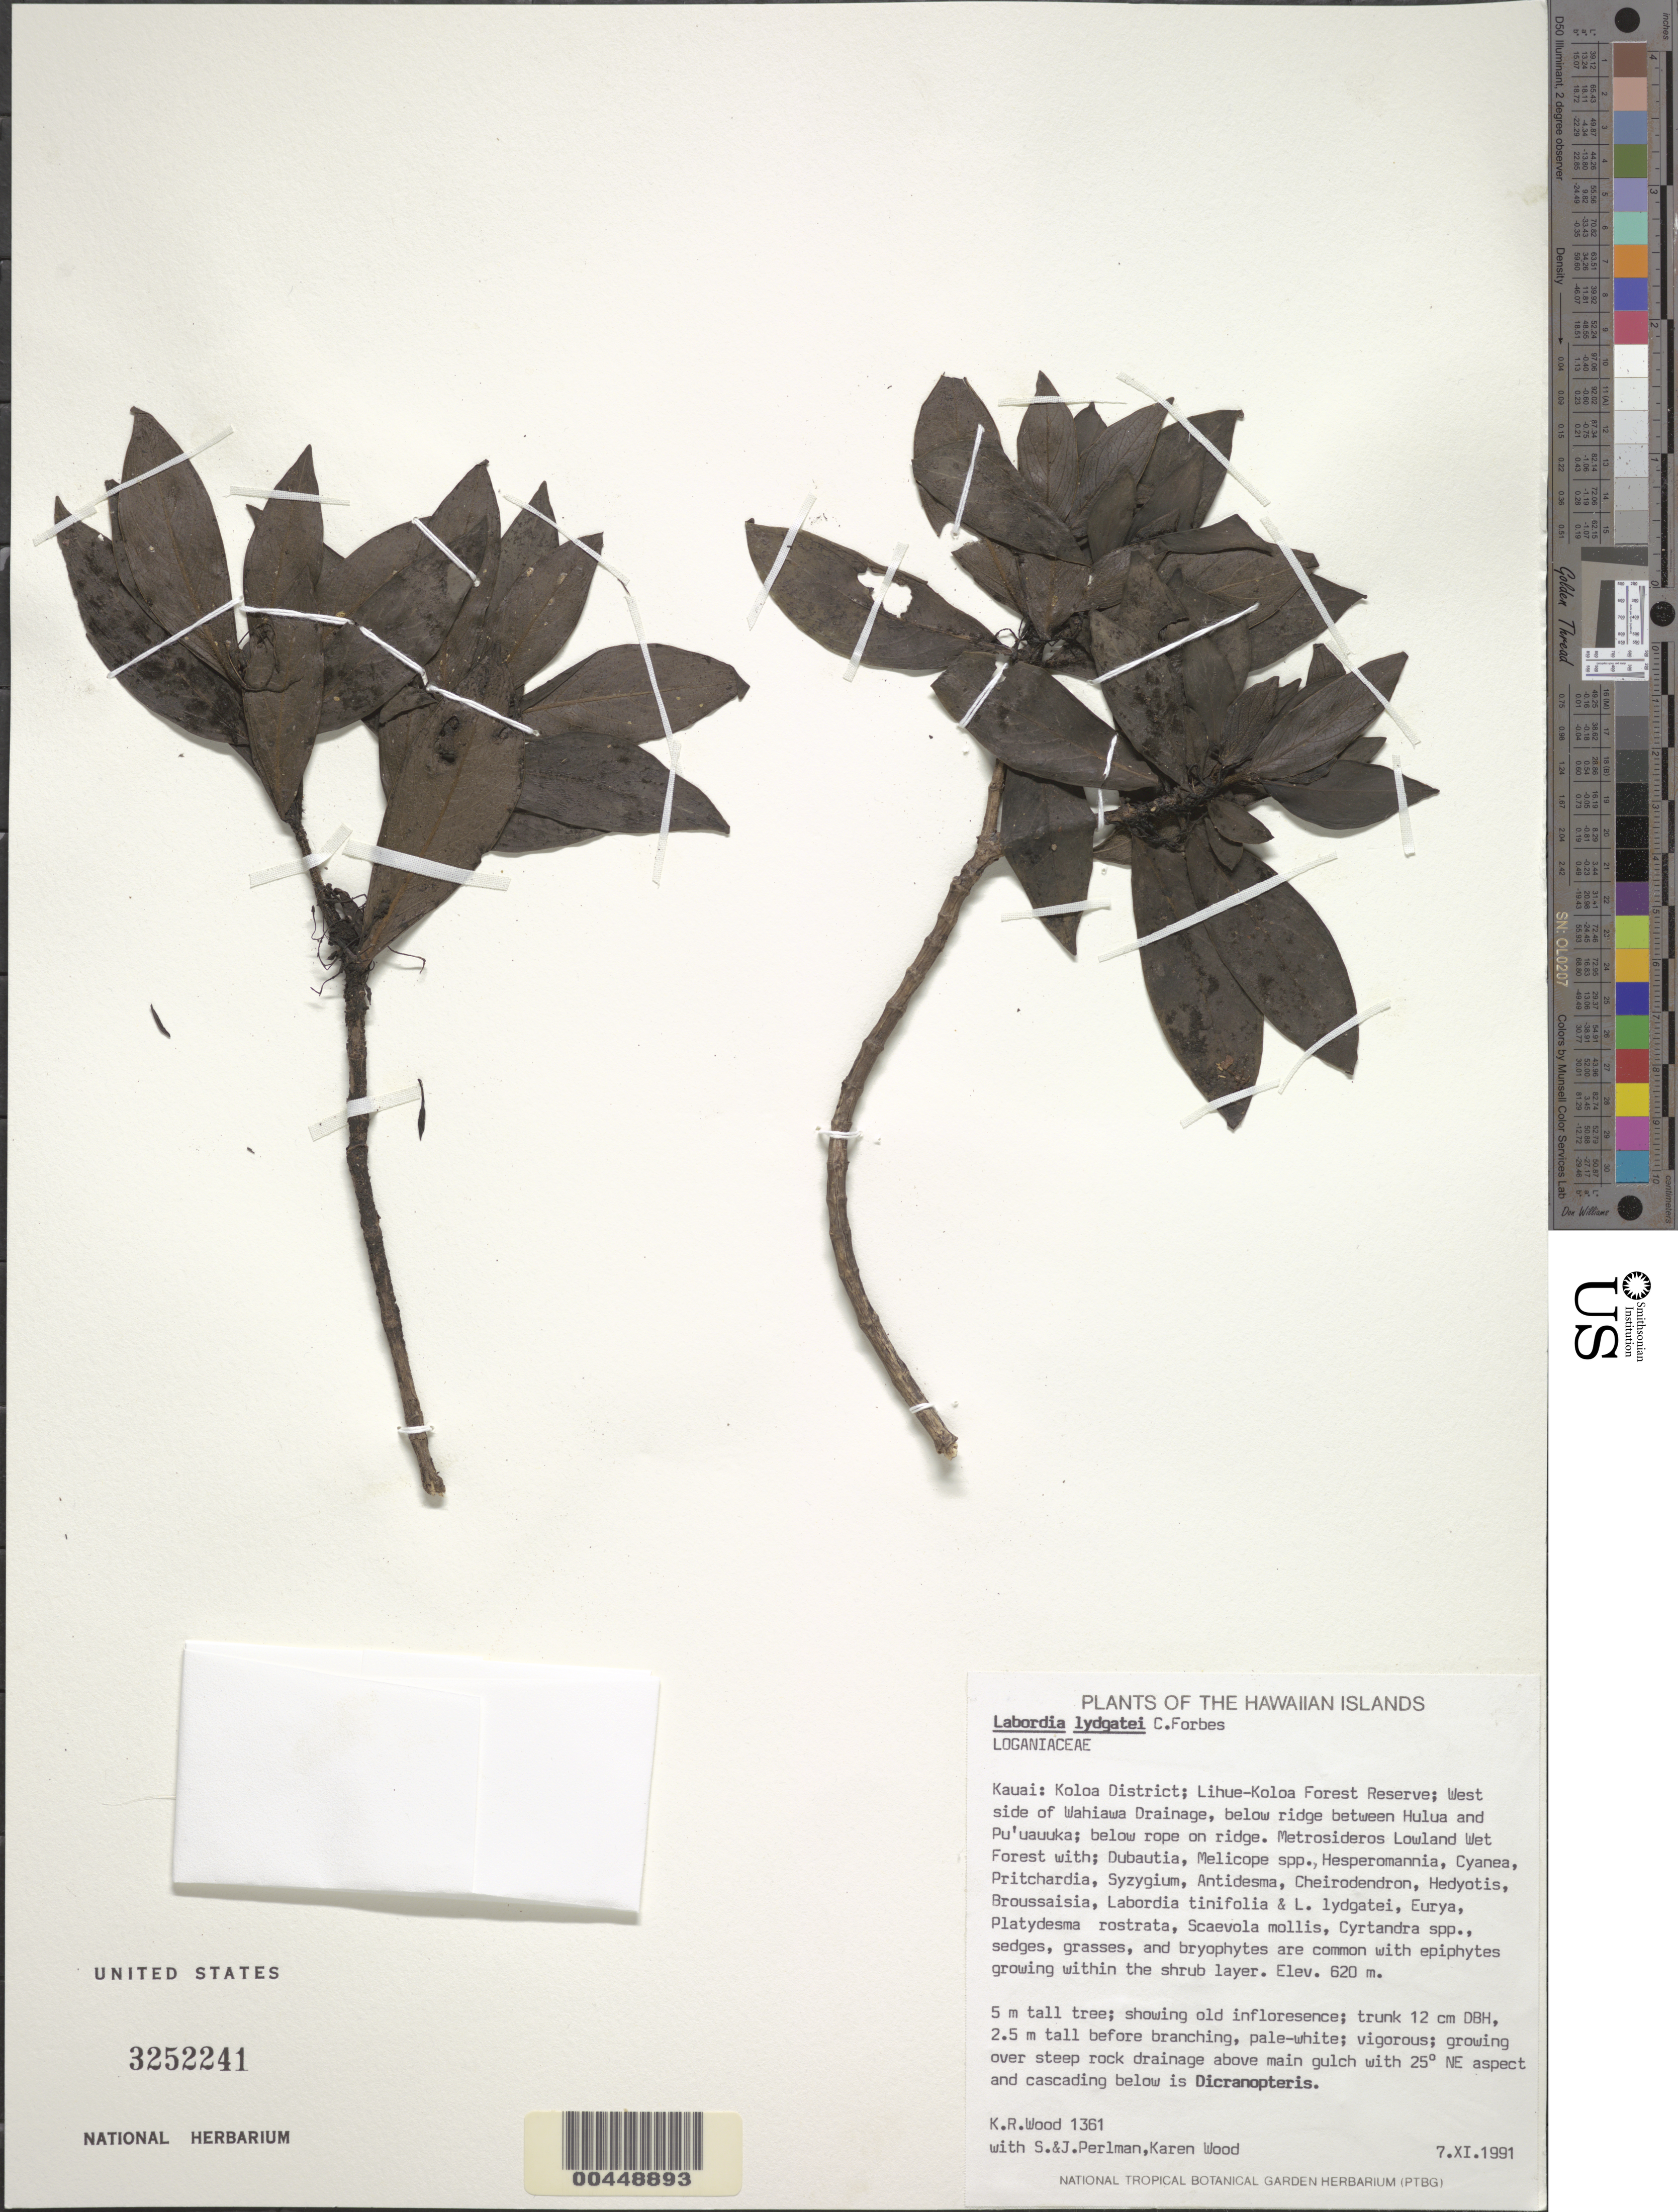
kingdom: Plantae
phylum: Tracheophyta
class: Magnoliopsida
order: Gentianales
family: Loganiaceae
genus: Geniostoma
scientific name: Geniostoma lydgatei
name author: (C.N. Forbes) Byng & Christenh.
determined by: Wagner, W. L., (BOT), Smithsonian Institution - National Museum of Natural History (UNITED STATES)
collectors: K. R. Wood, S. P. Perlman, J. Perlman & K. Wood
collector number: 1361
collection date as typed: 7 Nov 1991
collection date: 1991-11-07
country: United States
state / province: Hawaii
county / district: Kauai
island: Kaua'i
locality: Koloa Dist., Lihue-Koloa For Res, W side of Wahiawa Drainage, below ridge btwn Hulua and Puuauuka, below rope on ridge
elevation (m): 620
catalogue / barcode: US 3252241